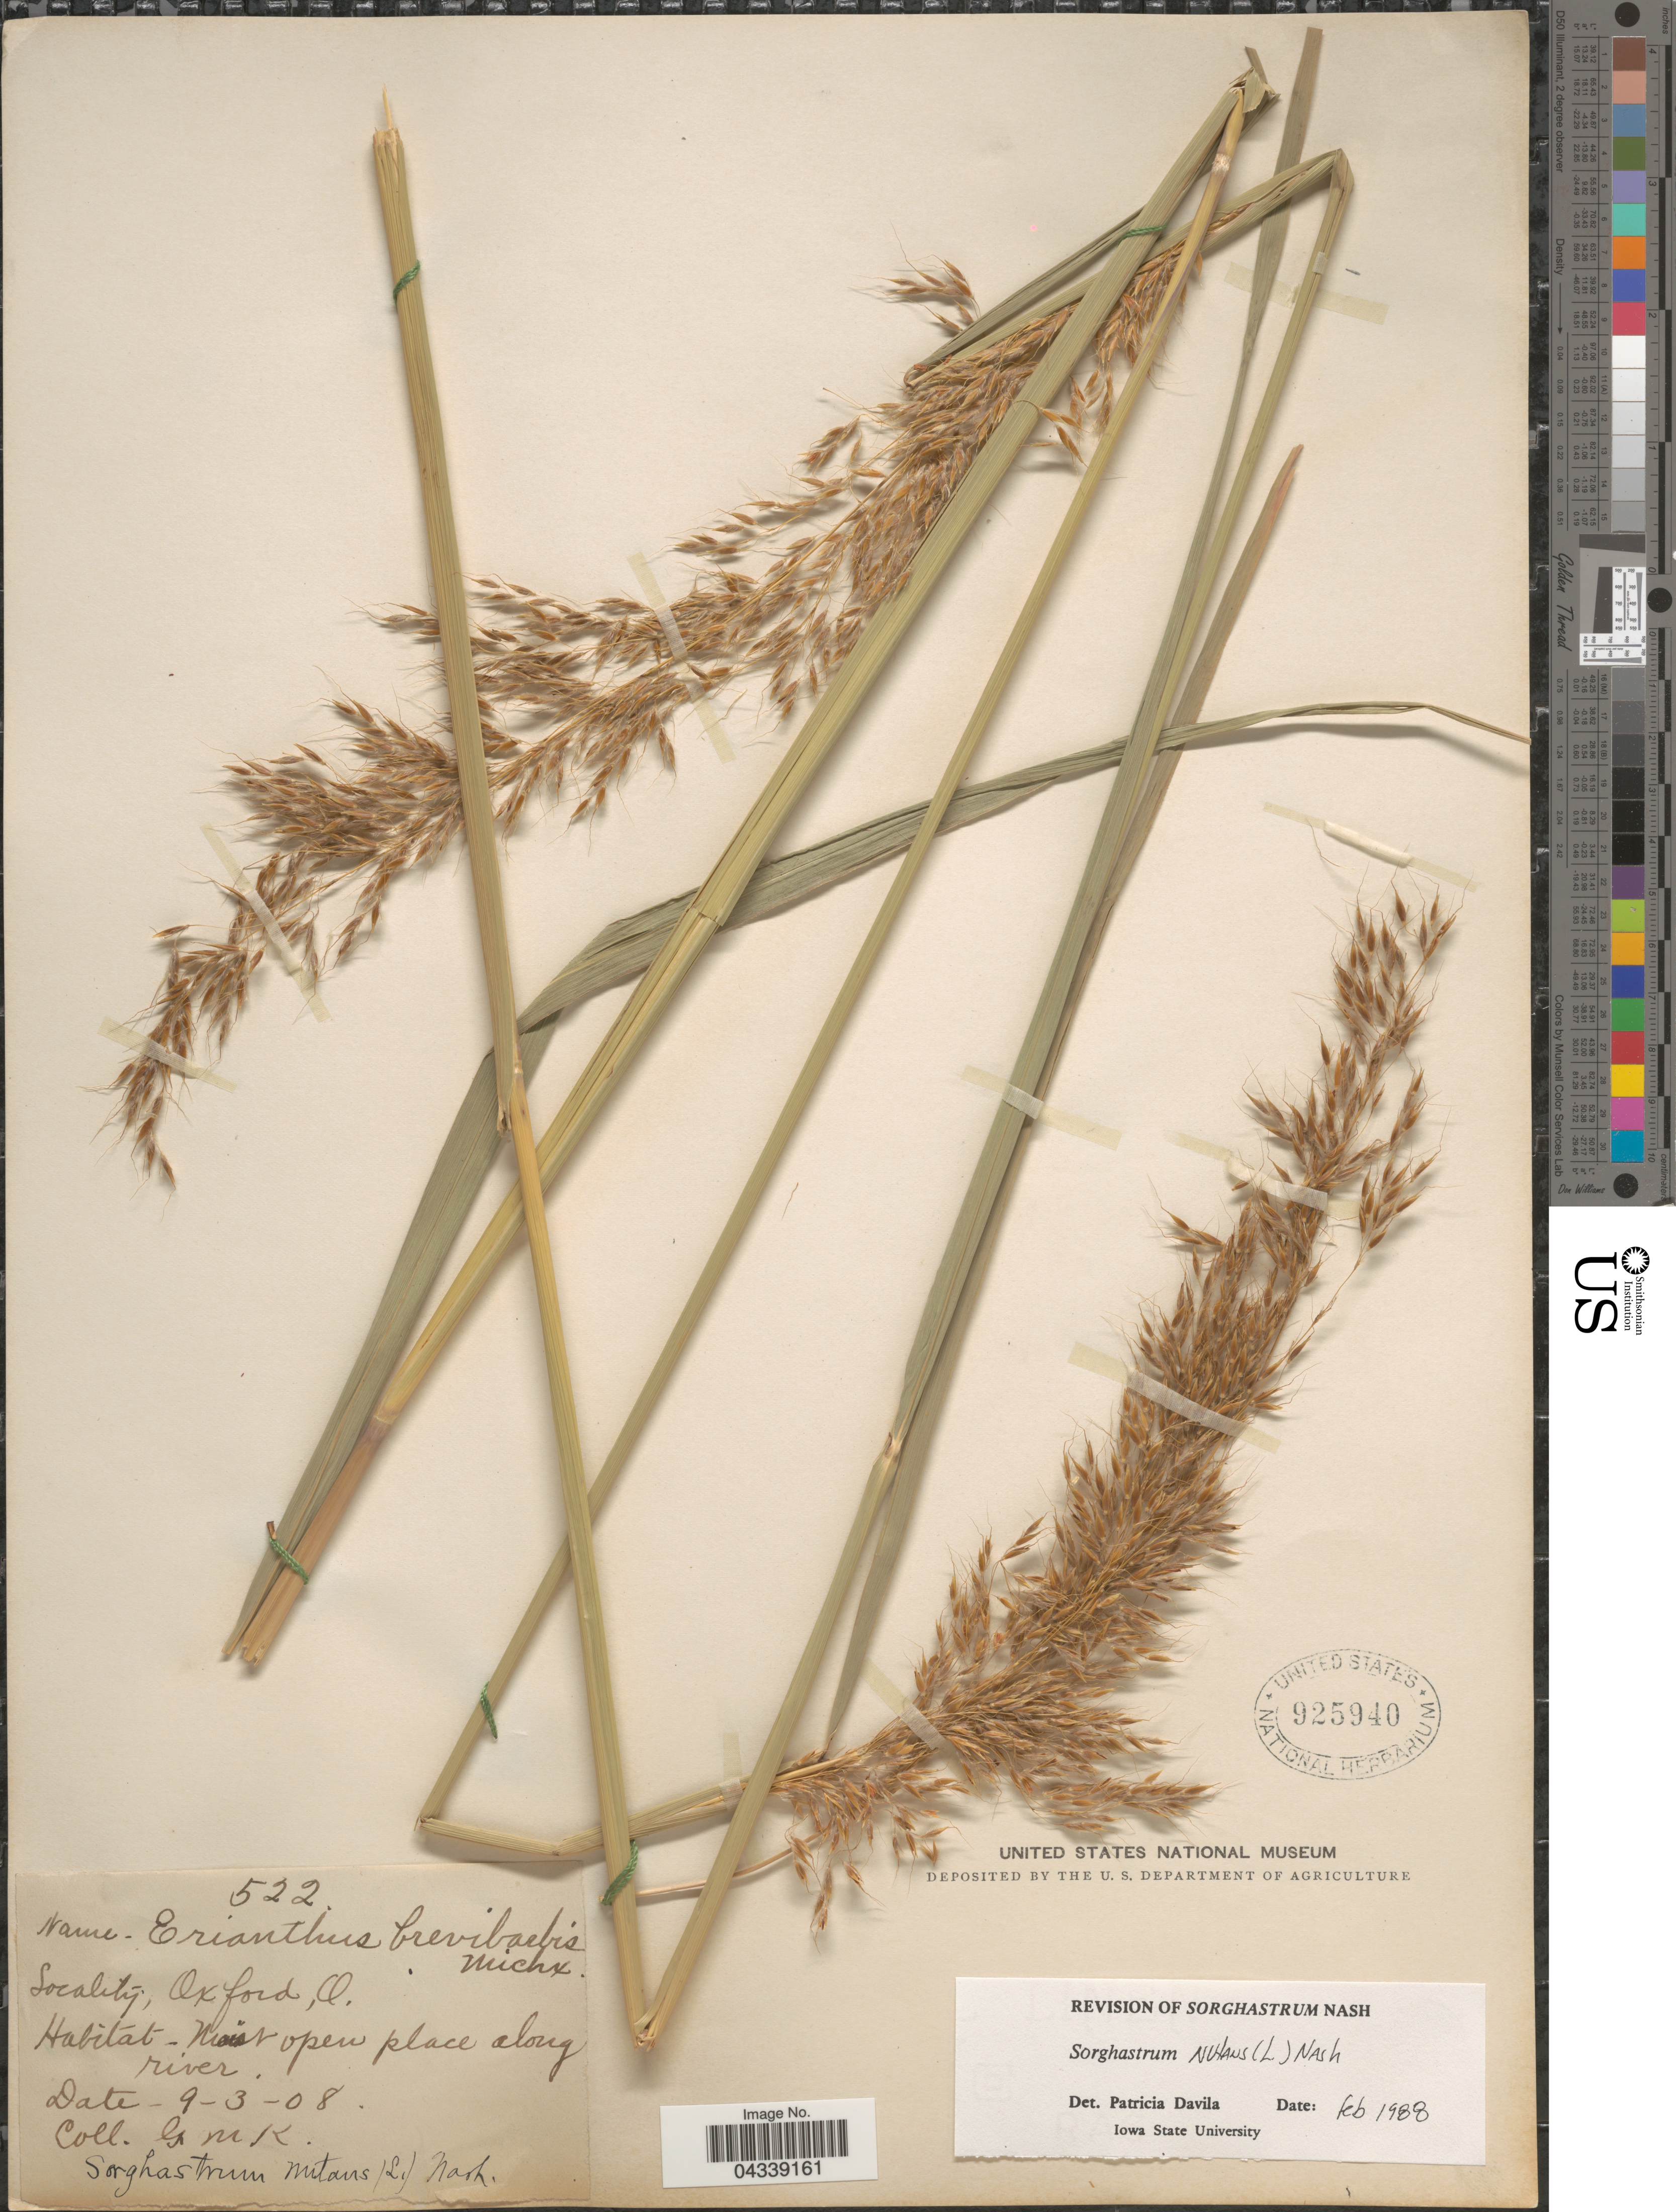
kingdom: Plantae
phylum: Tracheophyta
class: Liliopsida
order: Poales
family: Poaceae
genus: Sorghastrum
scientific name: Sorghastrum nutans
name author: (L.) Nash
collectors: G. M. K.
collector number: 522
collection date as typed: Transcribed d/m/y: 3/9/8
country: United States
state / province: Ohio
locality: Oxford. Moist open place along river.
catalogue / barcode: US 925940